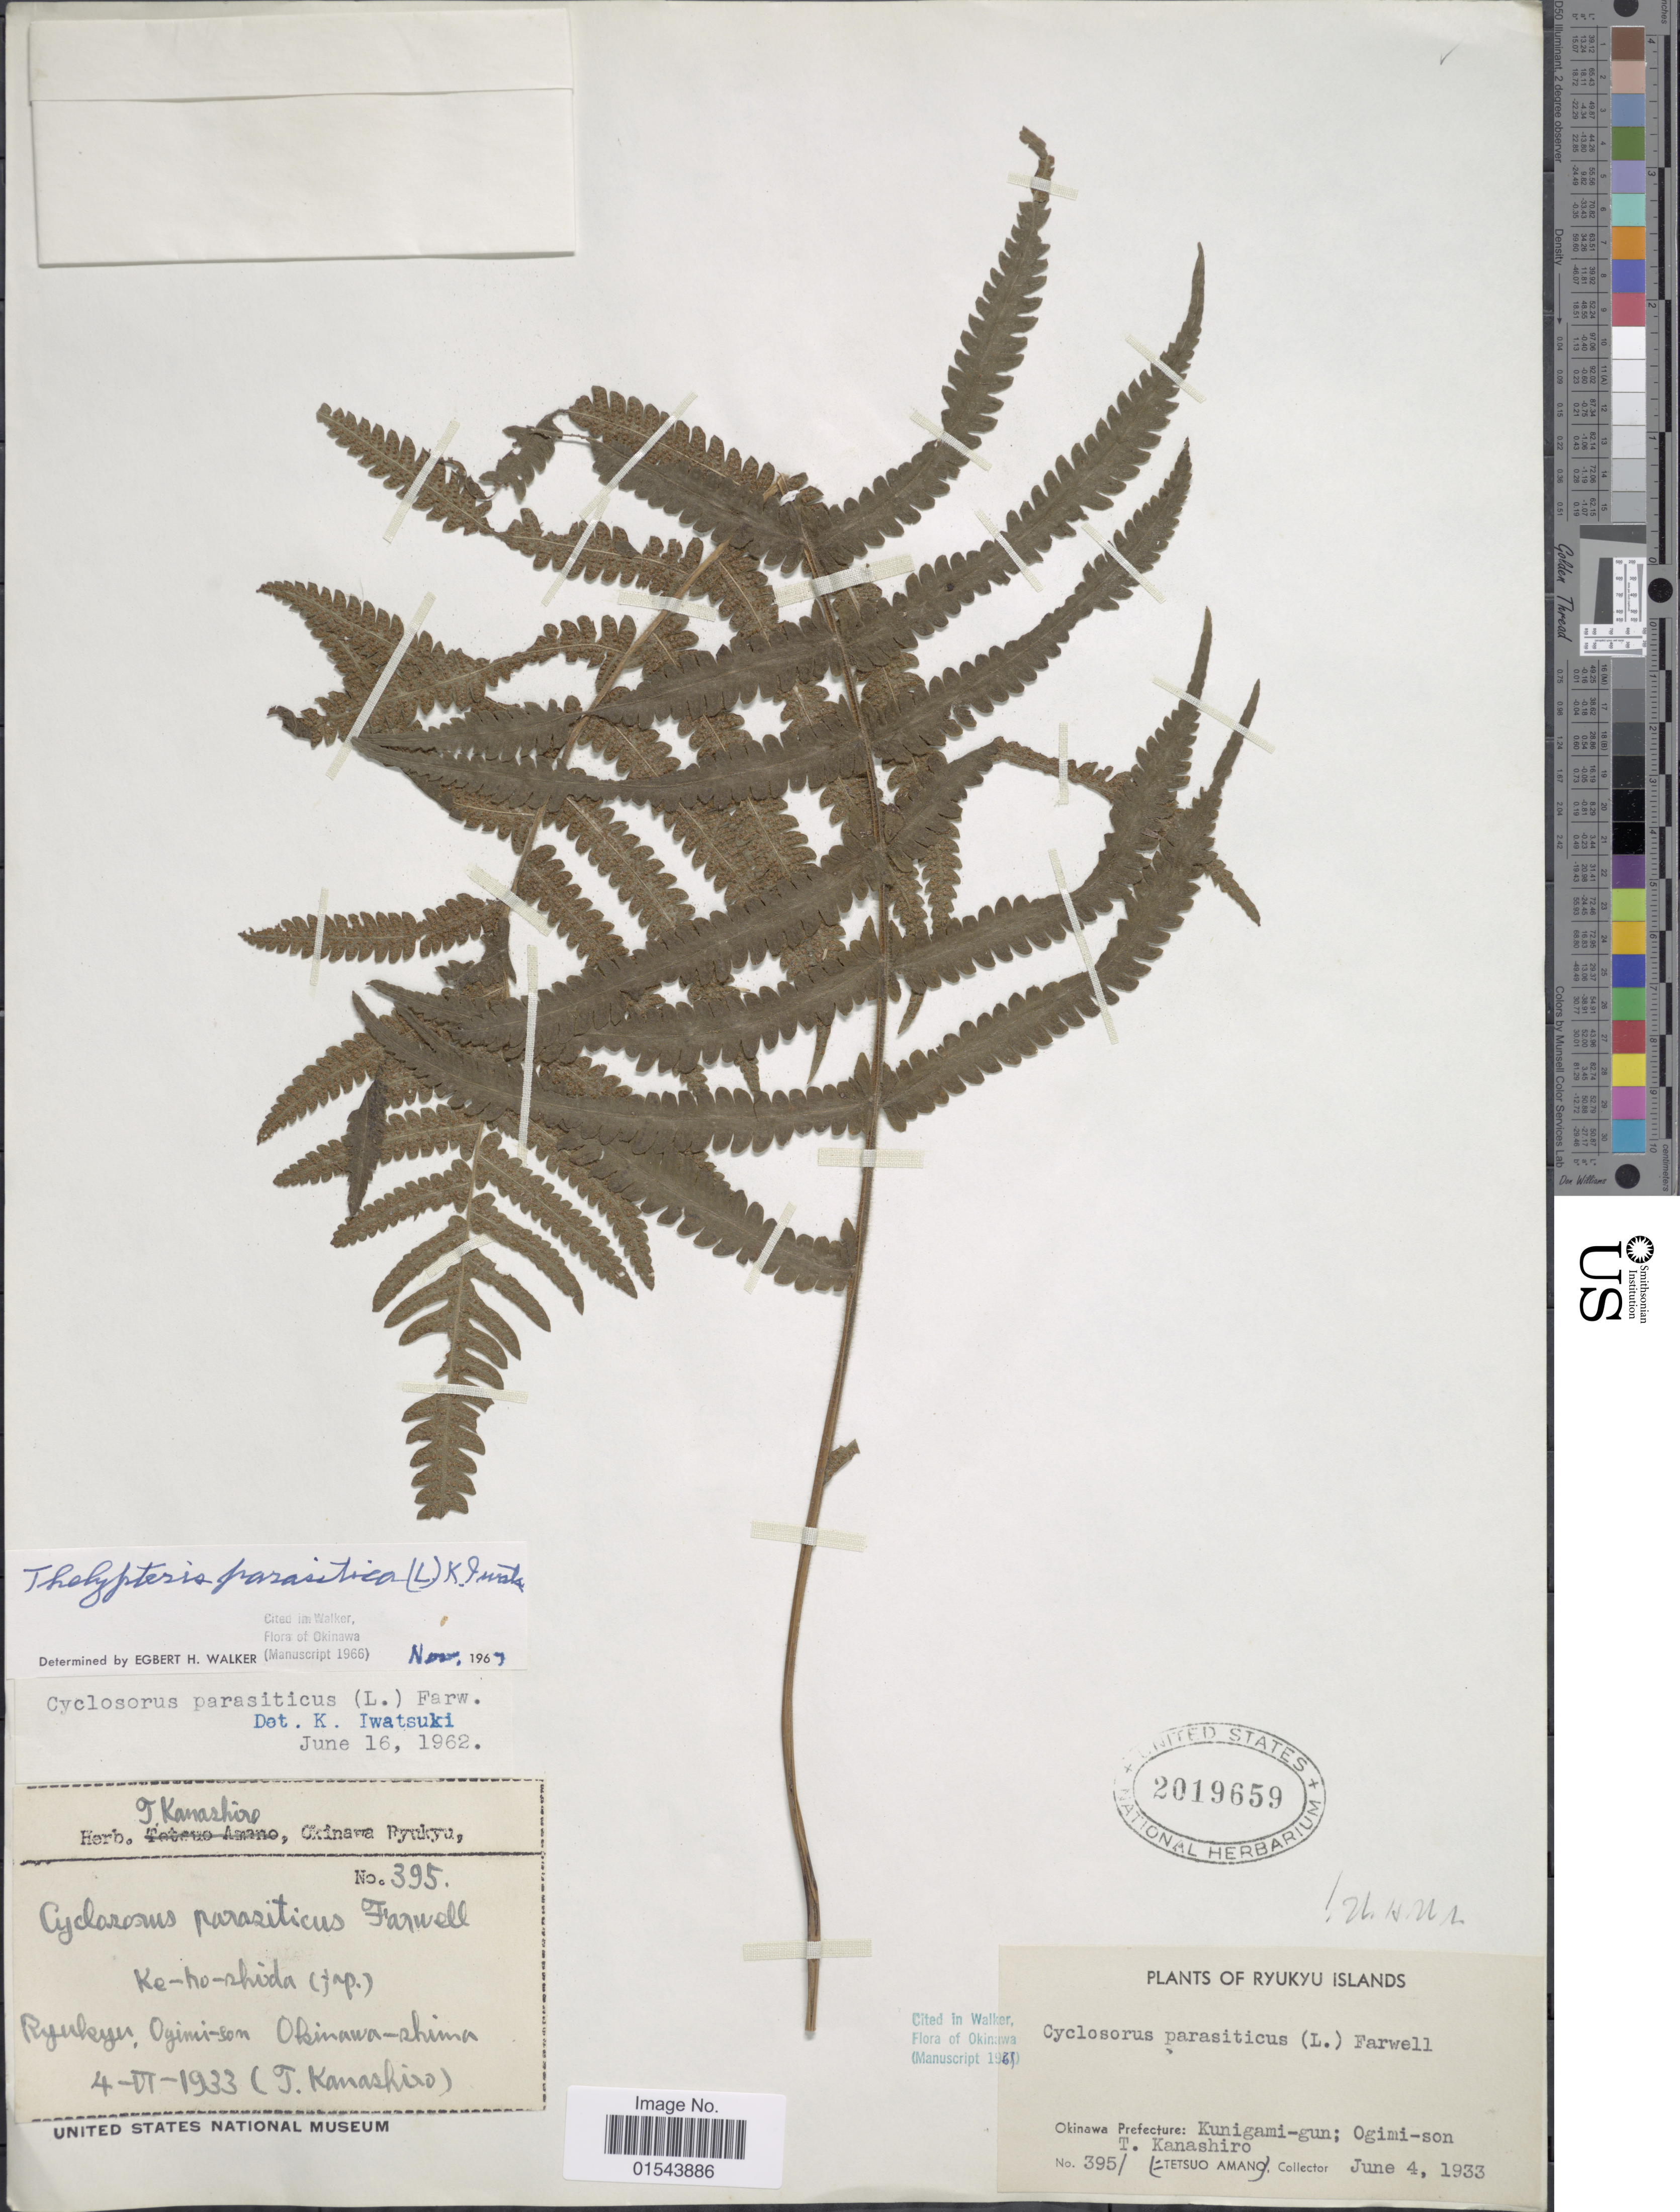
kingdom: Plantae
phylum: Tracheophyta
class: Polypodiopsida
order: Polypodiales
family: Thelypteridaceae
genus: Christella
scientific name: Christella parasitica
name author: (L.) H. Lév.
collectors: T. Kanashiro & T. Amano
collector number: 3951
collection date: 1933-06-04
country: Japan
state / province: Okinawa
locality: Plants of Ryukyu Islands. Okinawa Prefecture: Kunigami-gun; Ogimi-son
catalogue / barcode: US 2019659